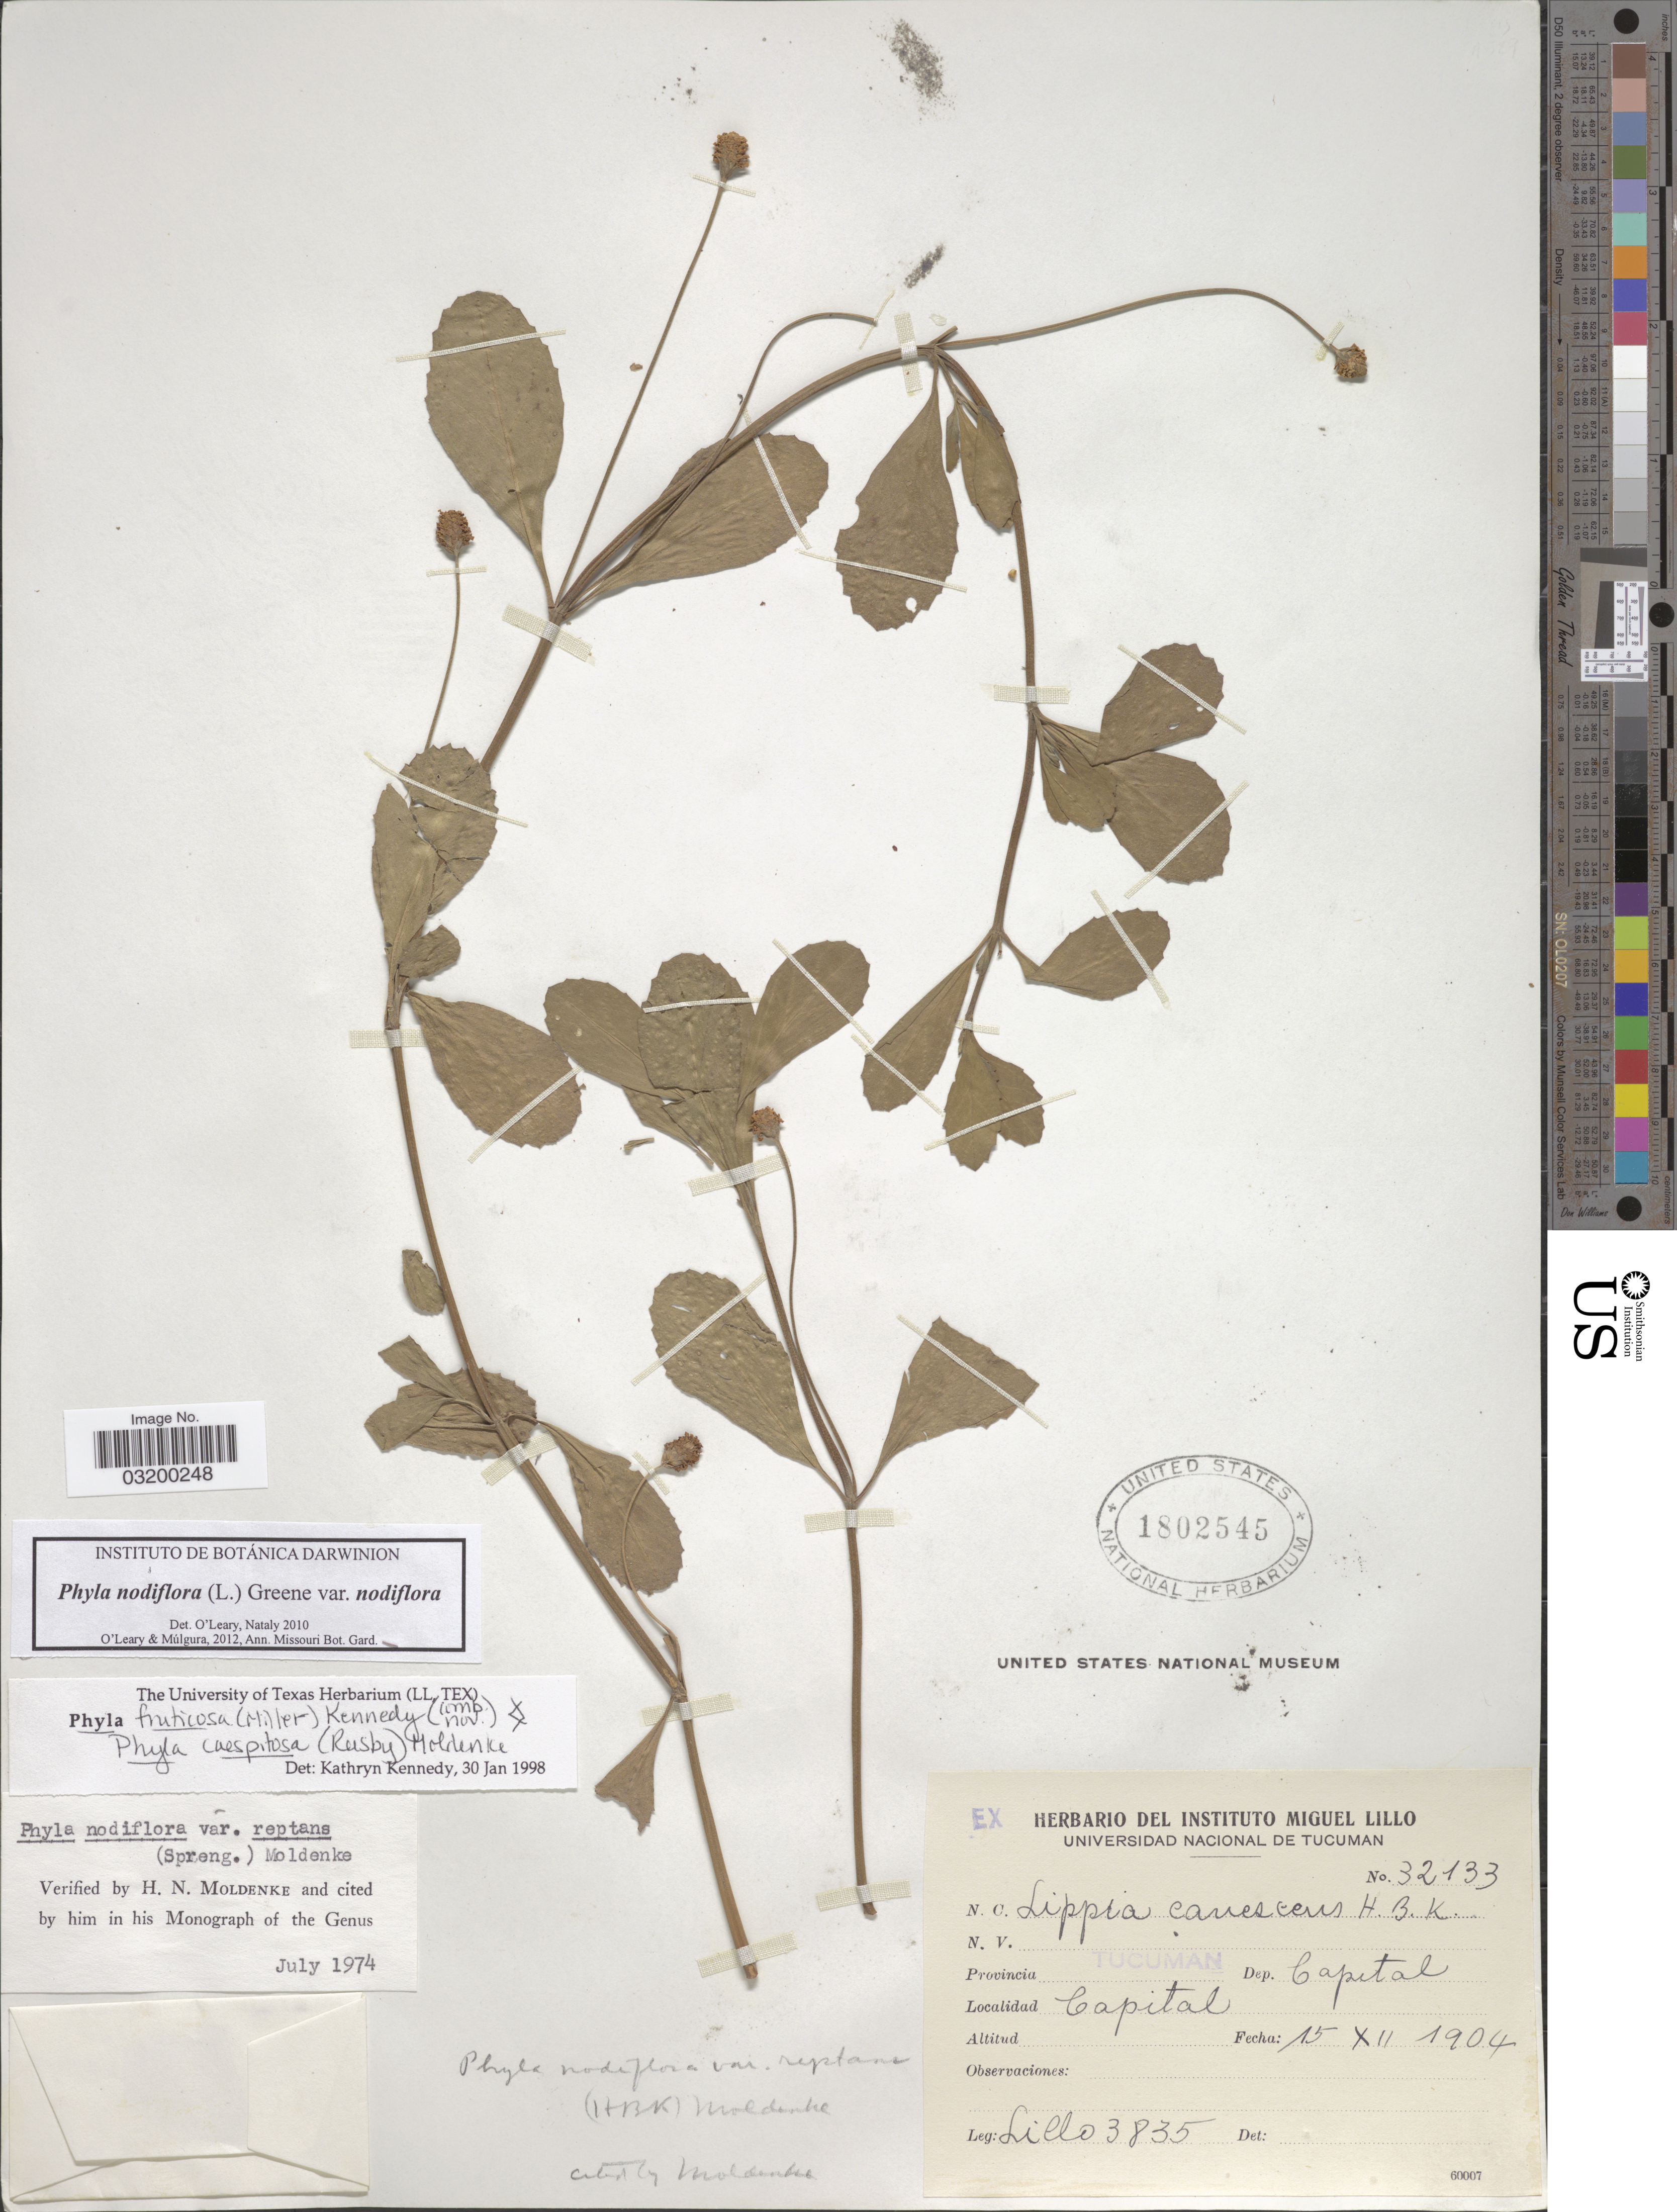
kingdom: Plantae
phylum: Tracheophyta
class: Magnoliopsida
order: Lamiales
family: Verbenaceae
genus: Phyla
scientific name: Phyla nodiflora var. nodiflora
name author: (L.) Greene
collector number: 3835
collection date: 1904-12-15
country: Argentina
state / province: Tucuman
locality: Dep. Capital, Capital.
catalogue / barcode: US 1802545